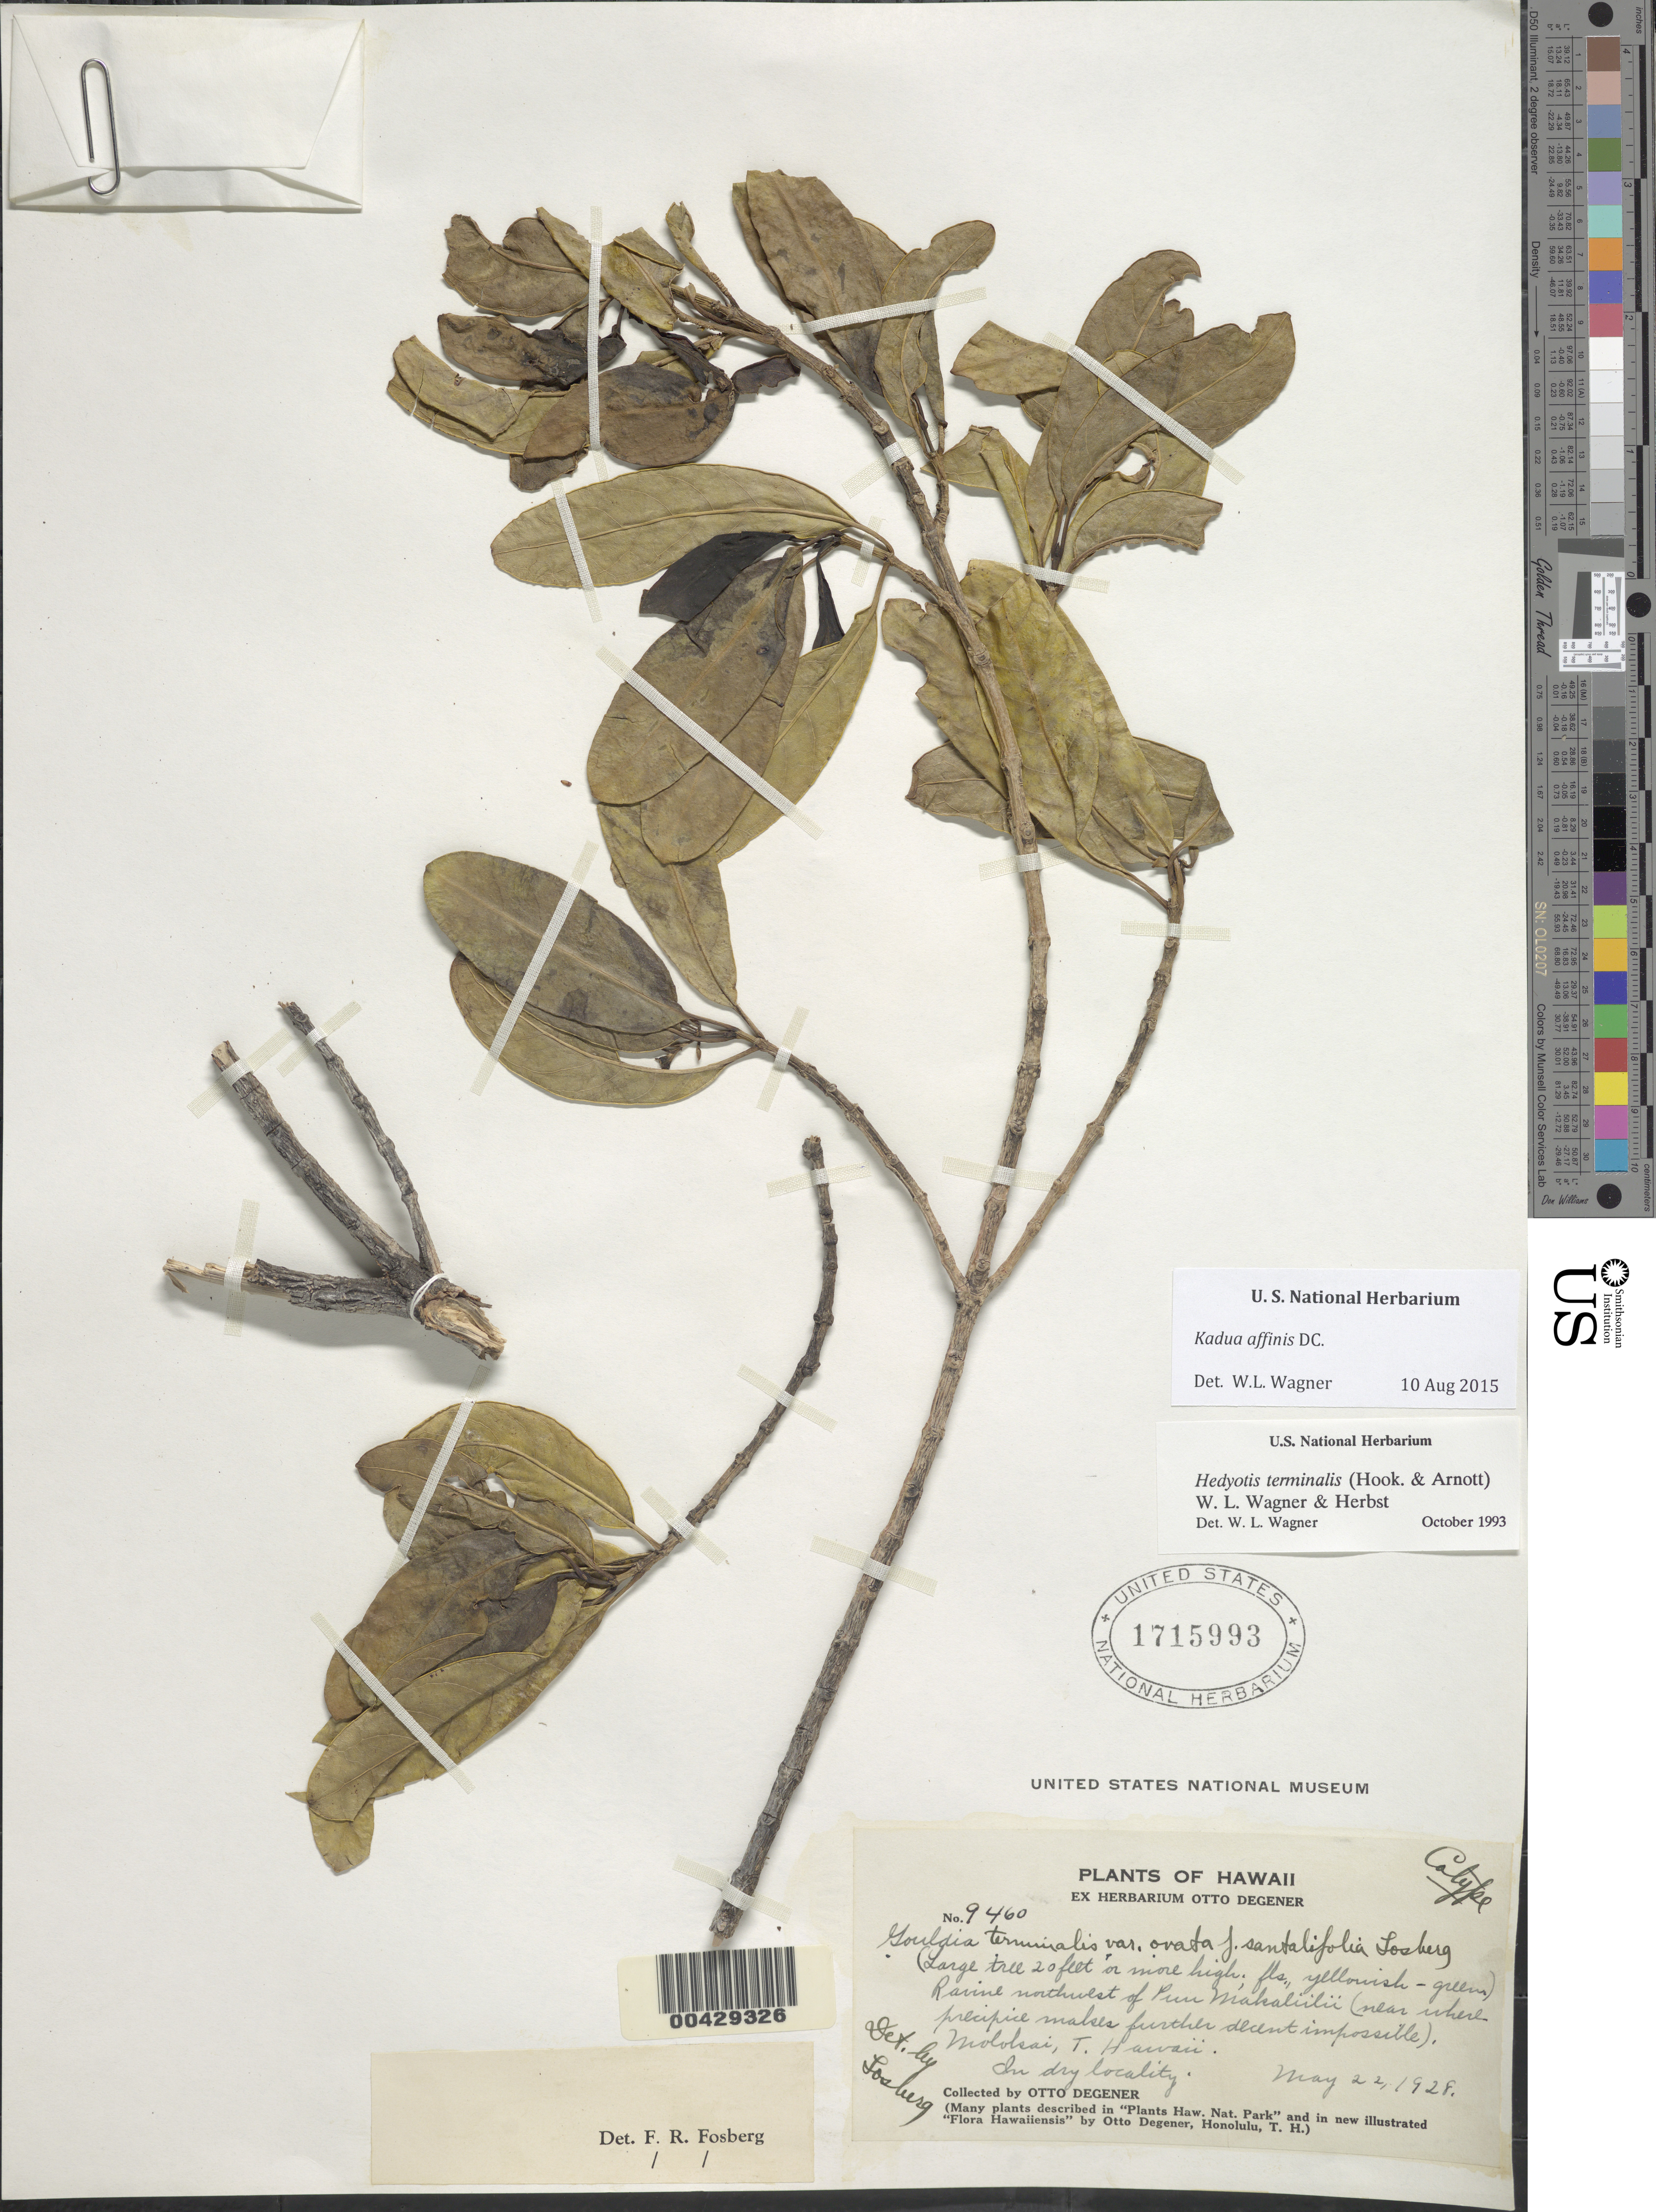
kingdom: Plantae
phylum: Tracheophyta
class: Magnoliopsida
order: Gentianales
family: Rubiaceae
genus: Kadua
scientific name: Kadua affinis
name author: DC.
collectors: O. Degener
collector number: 9460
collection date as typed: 22 May 1928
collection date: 1928-05-22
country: United States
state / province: Hawaii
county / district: Maui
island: Moloka'i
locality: Ravine northwest of Puu Makaliilii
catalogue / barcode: US 1715993